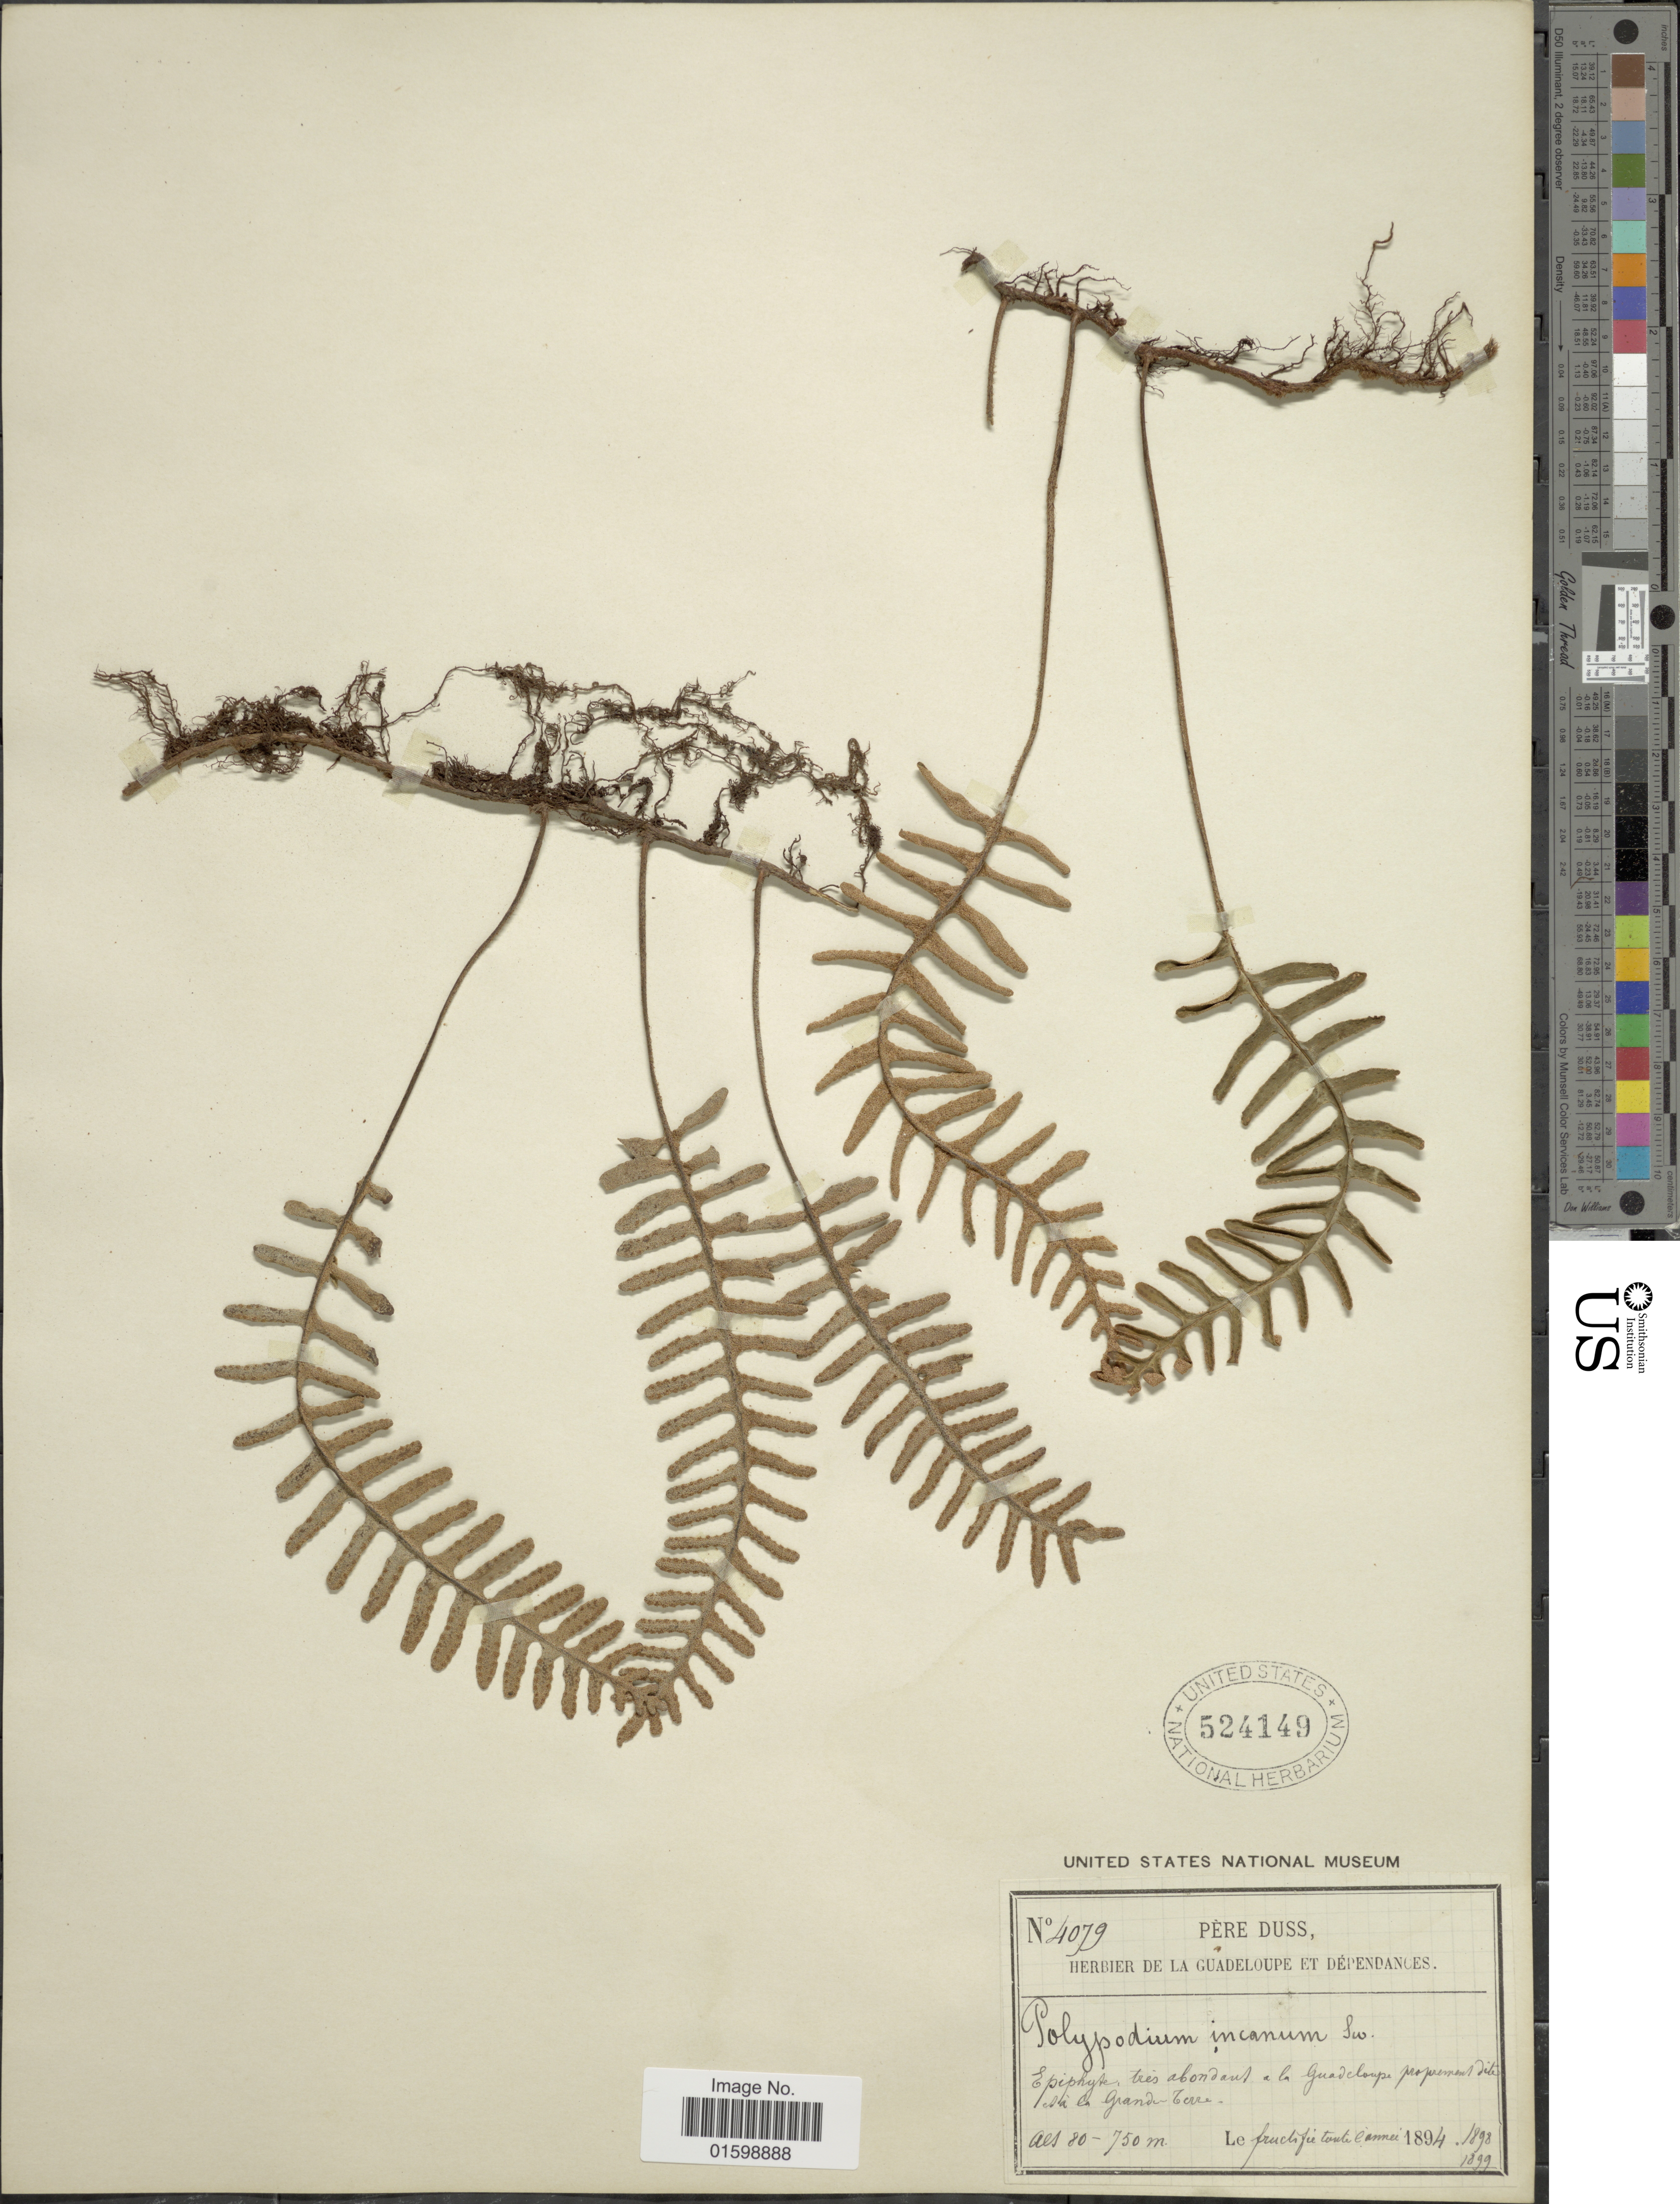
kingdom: Plantae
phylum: Tracheophyta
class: Polypodiopsida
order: Polypodiales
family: Polypodiaceae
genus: Pleopeltis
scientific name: Pleopeltis polypodioides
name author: (L.) E.G. Andrews & Windham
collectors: Père Duss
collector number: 4079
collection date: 1894/1899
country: Guadeloupe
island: Leeward Is.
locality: Epiphyte, tres abondant a la Guadeloupe proprement dite et à la Grande-Terre.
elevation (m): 80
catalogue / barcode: US 5241449